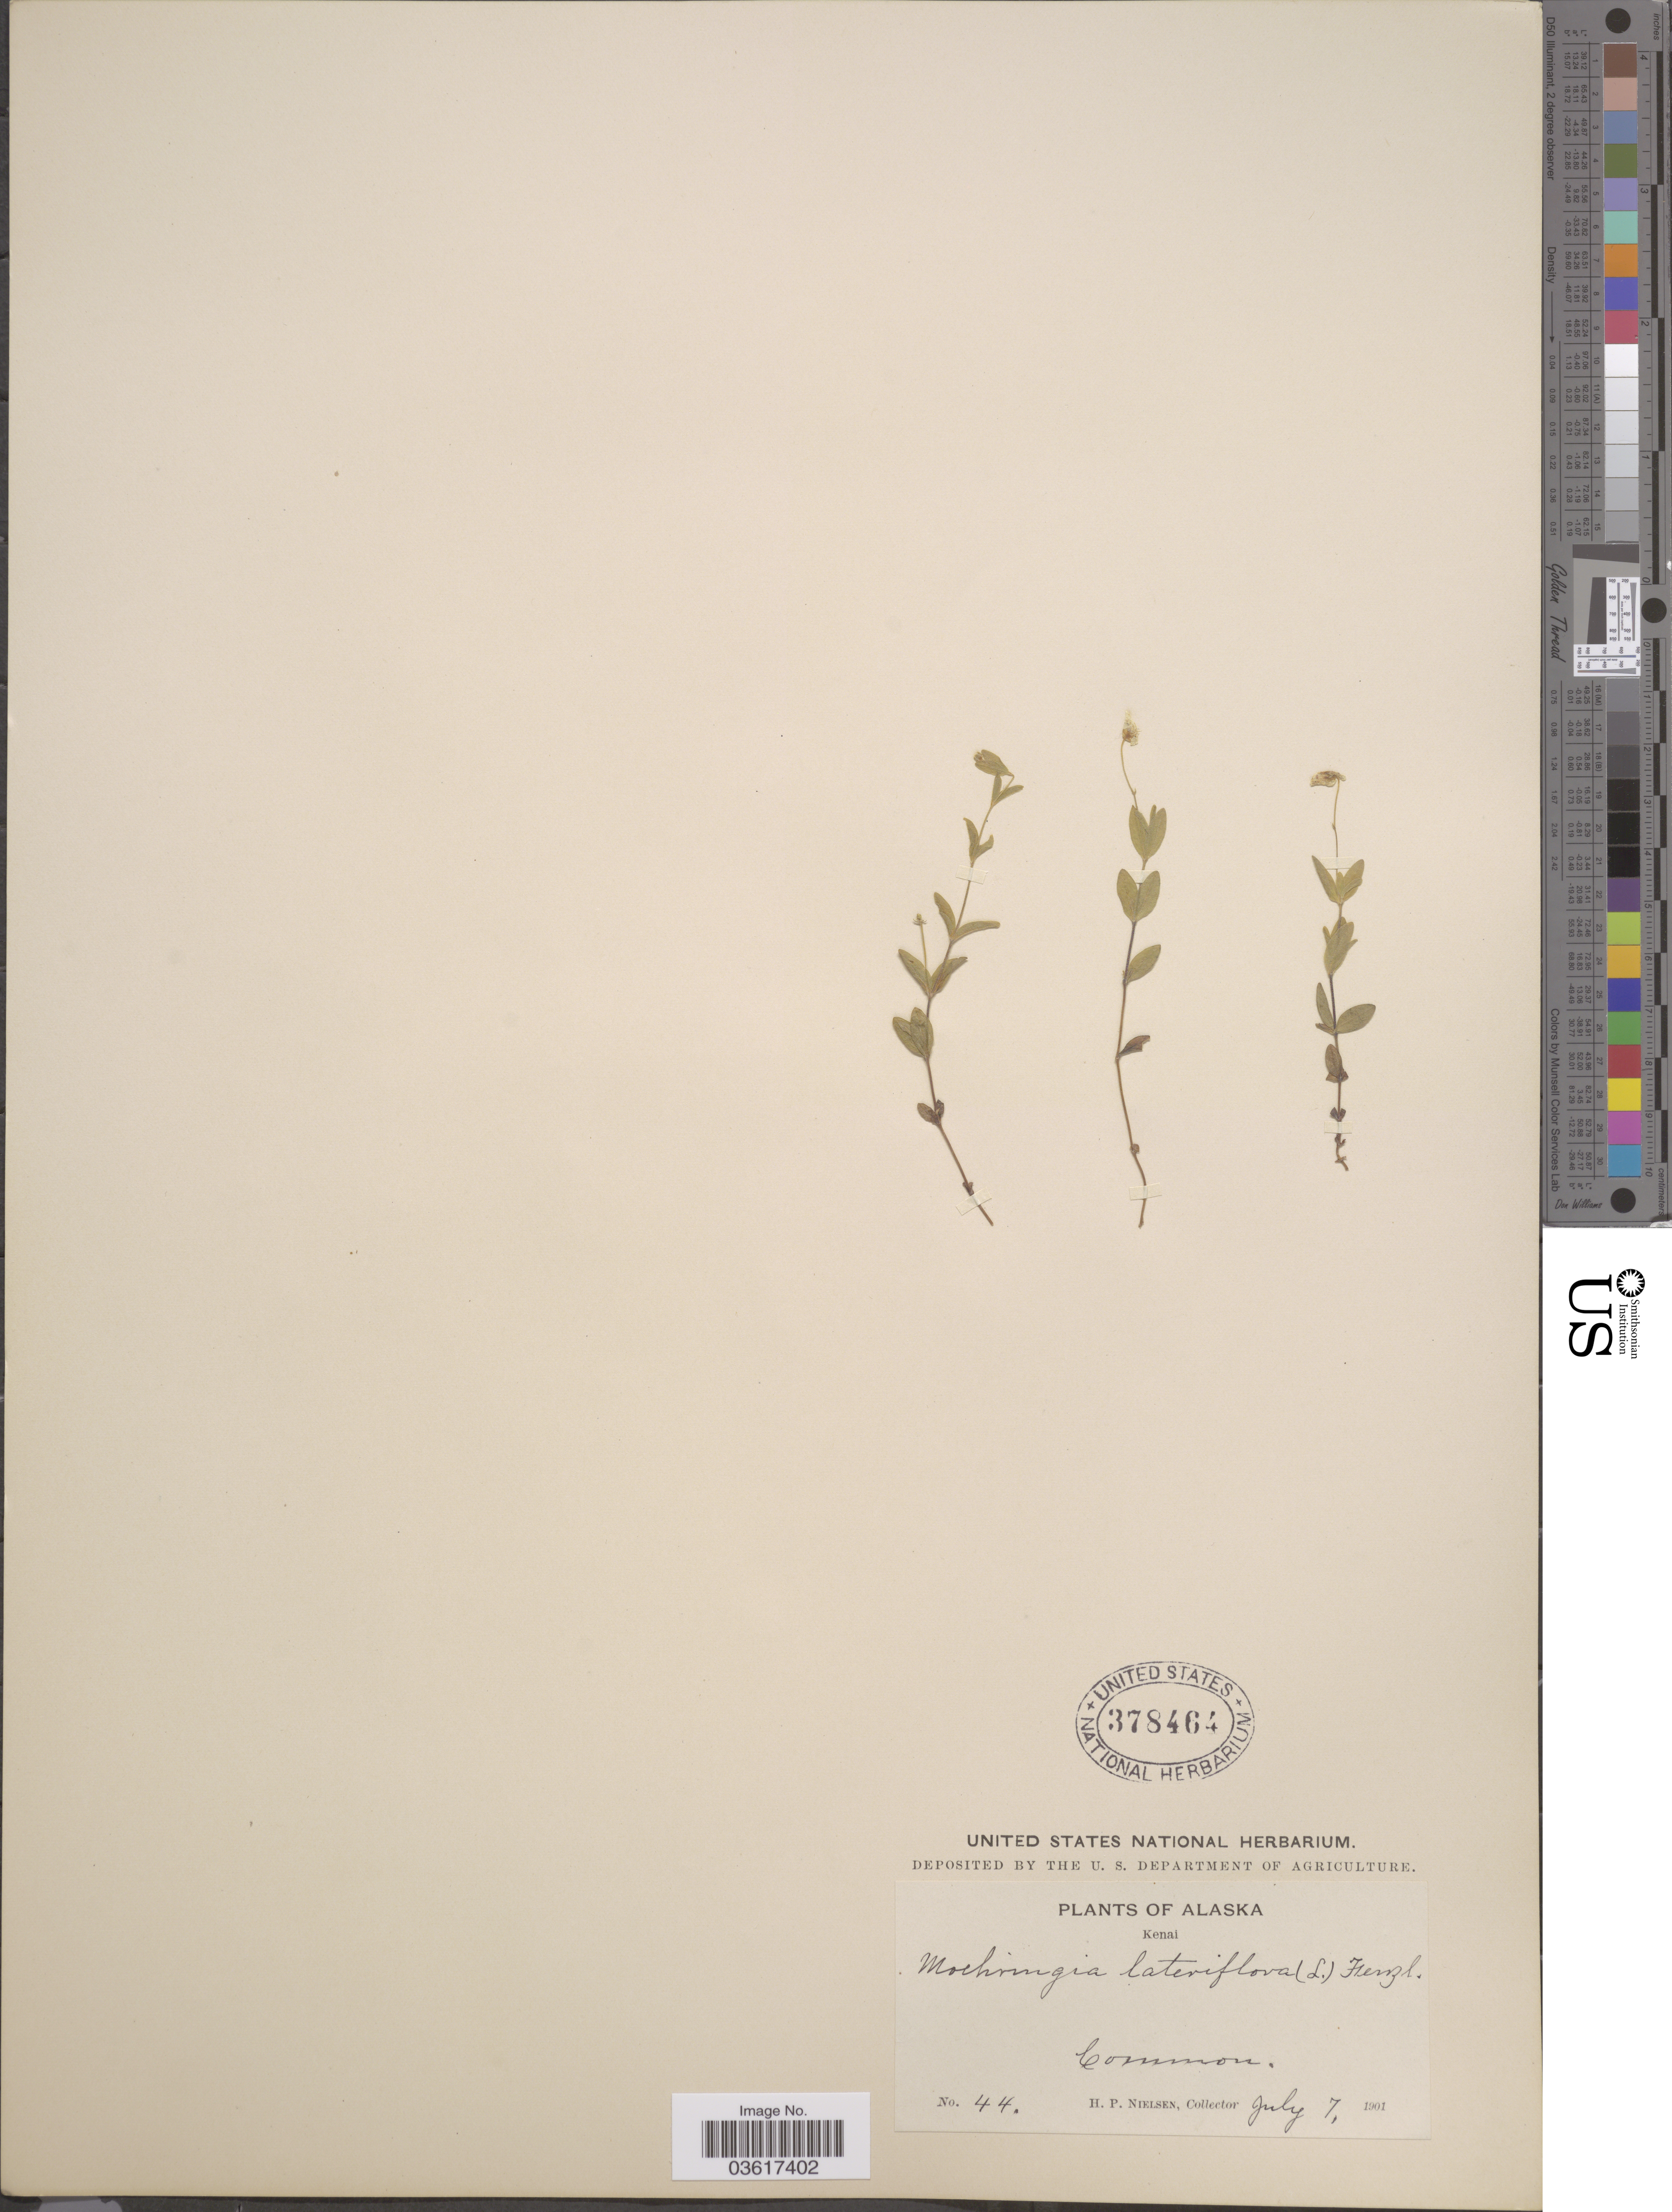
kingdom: Plantae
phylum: Tracheophyta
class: Magnoliopsida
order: Caryophyllales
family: Caryophyllaceae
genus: Moehringia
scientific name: Moehringia lateriflora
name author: (L.) Fenzl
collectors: H. P. Nielsen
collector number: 44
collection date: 1901-07-07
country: United States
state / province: Alaska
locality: Kenai.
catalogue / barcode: US 378464